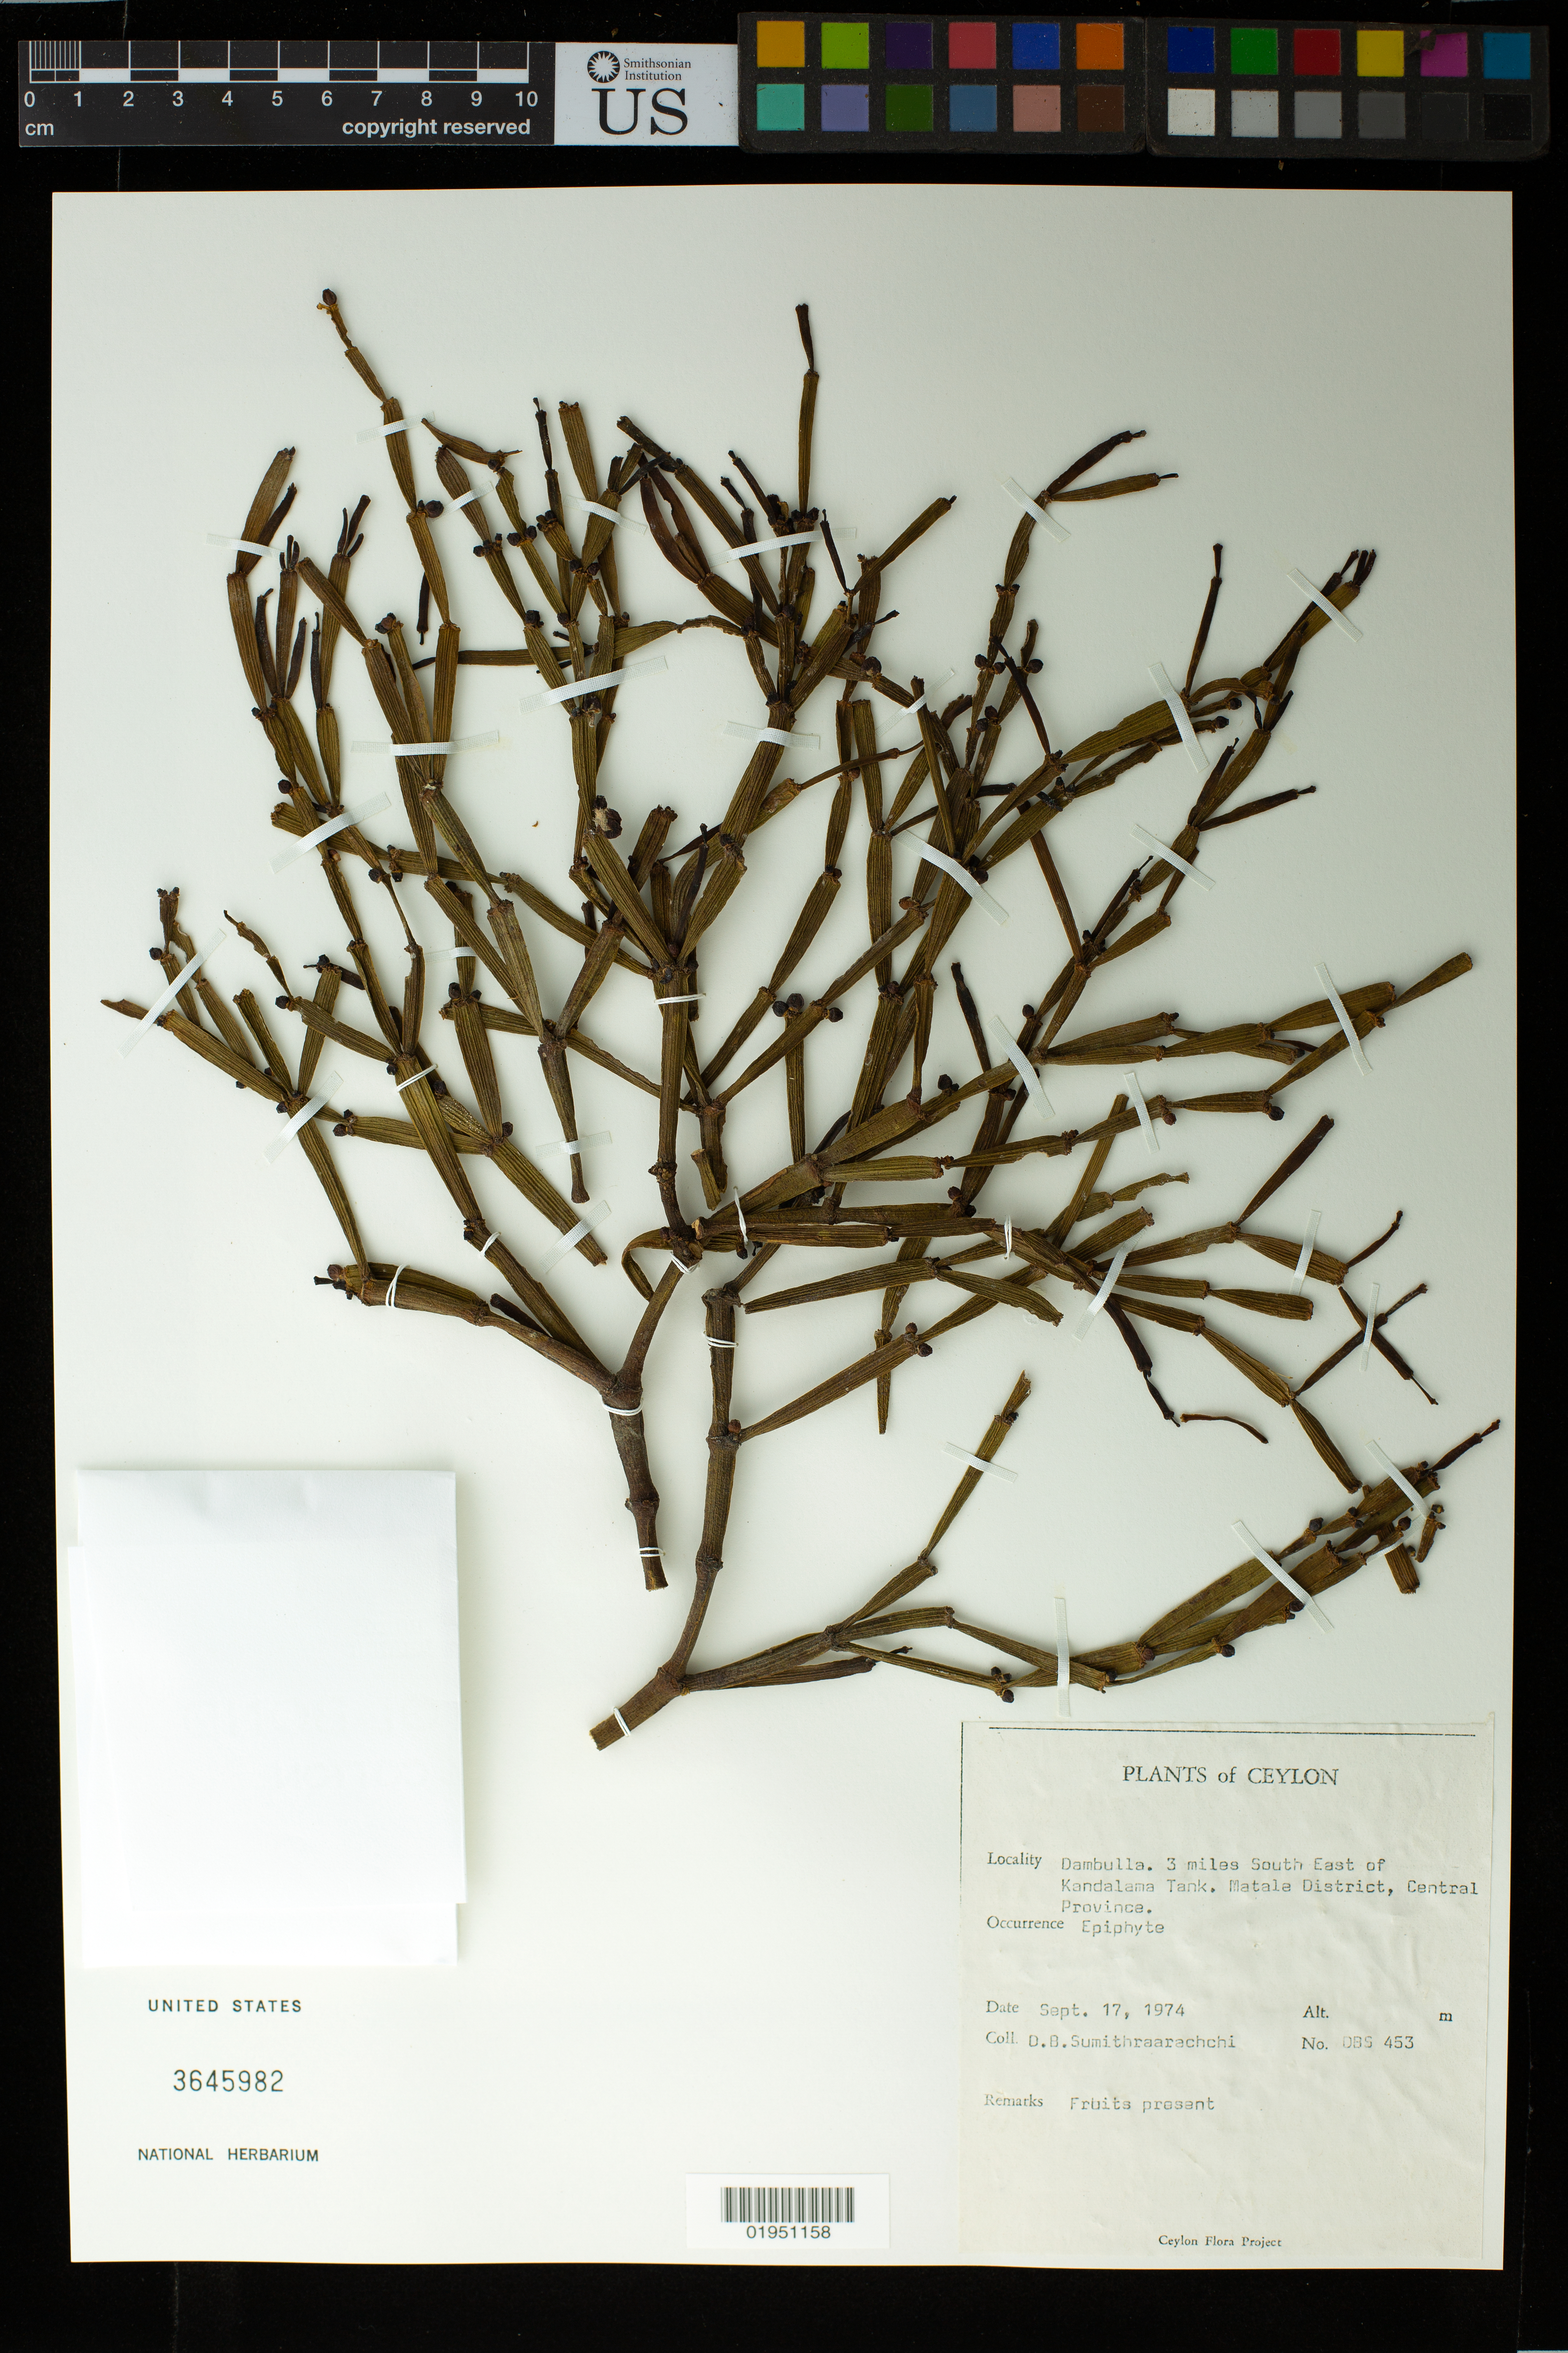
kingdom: Plantae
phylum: Tracheophyta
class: Magnoliopsida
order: Santalales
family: Loranthaceae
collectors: D. B. Sumithraarachchi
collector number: DBS 453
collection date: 1974-09-17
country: Sri Lanka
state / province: Central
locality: Dambulla. 3 miles South East of Kandalama Tank. Matala District, Central Province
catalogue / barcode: US 3645982